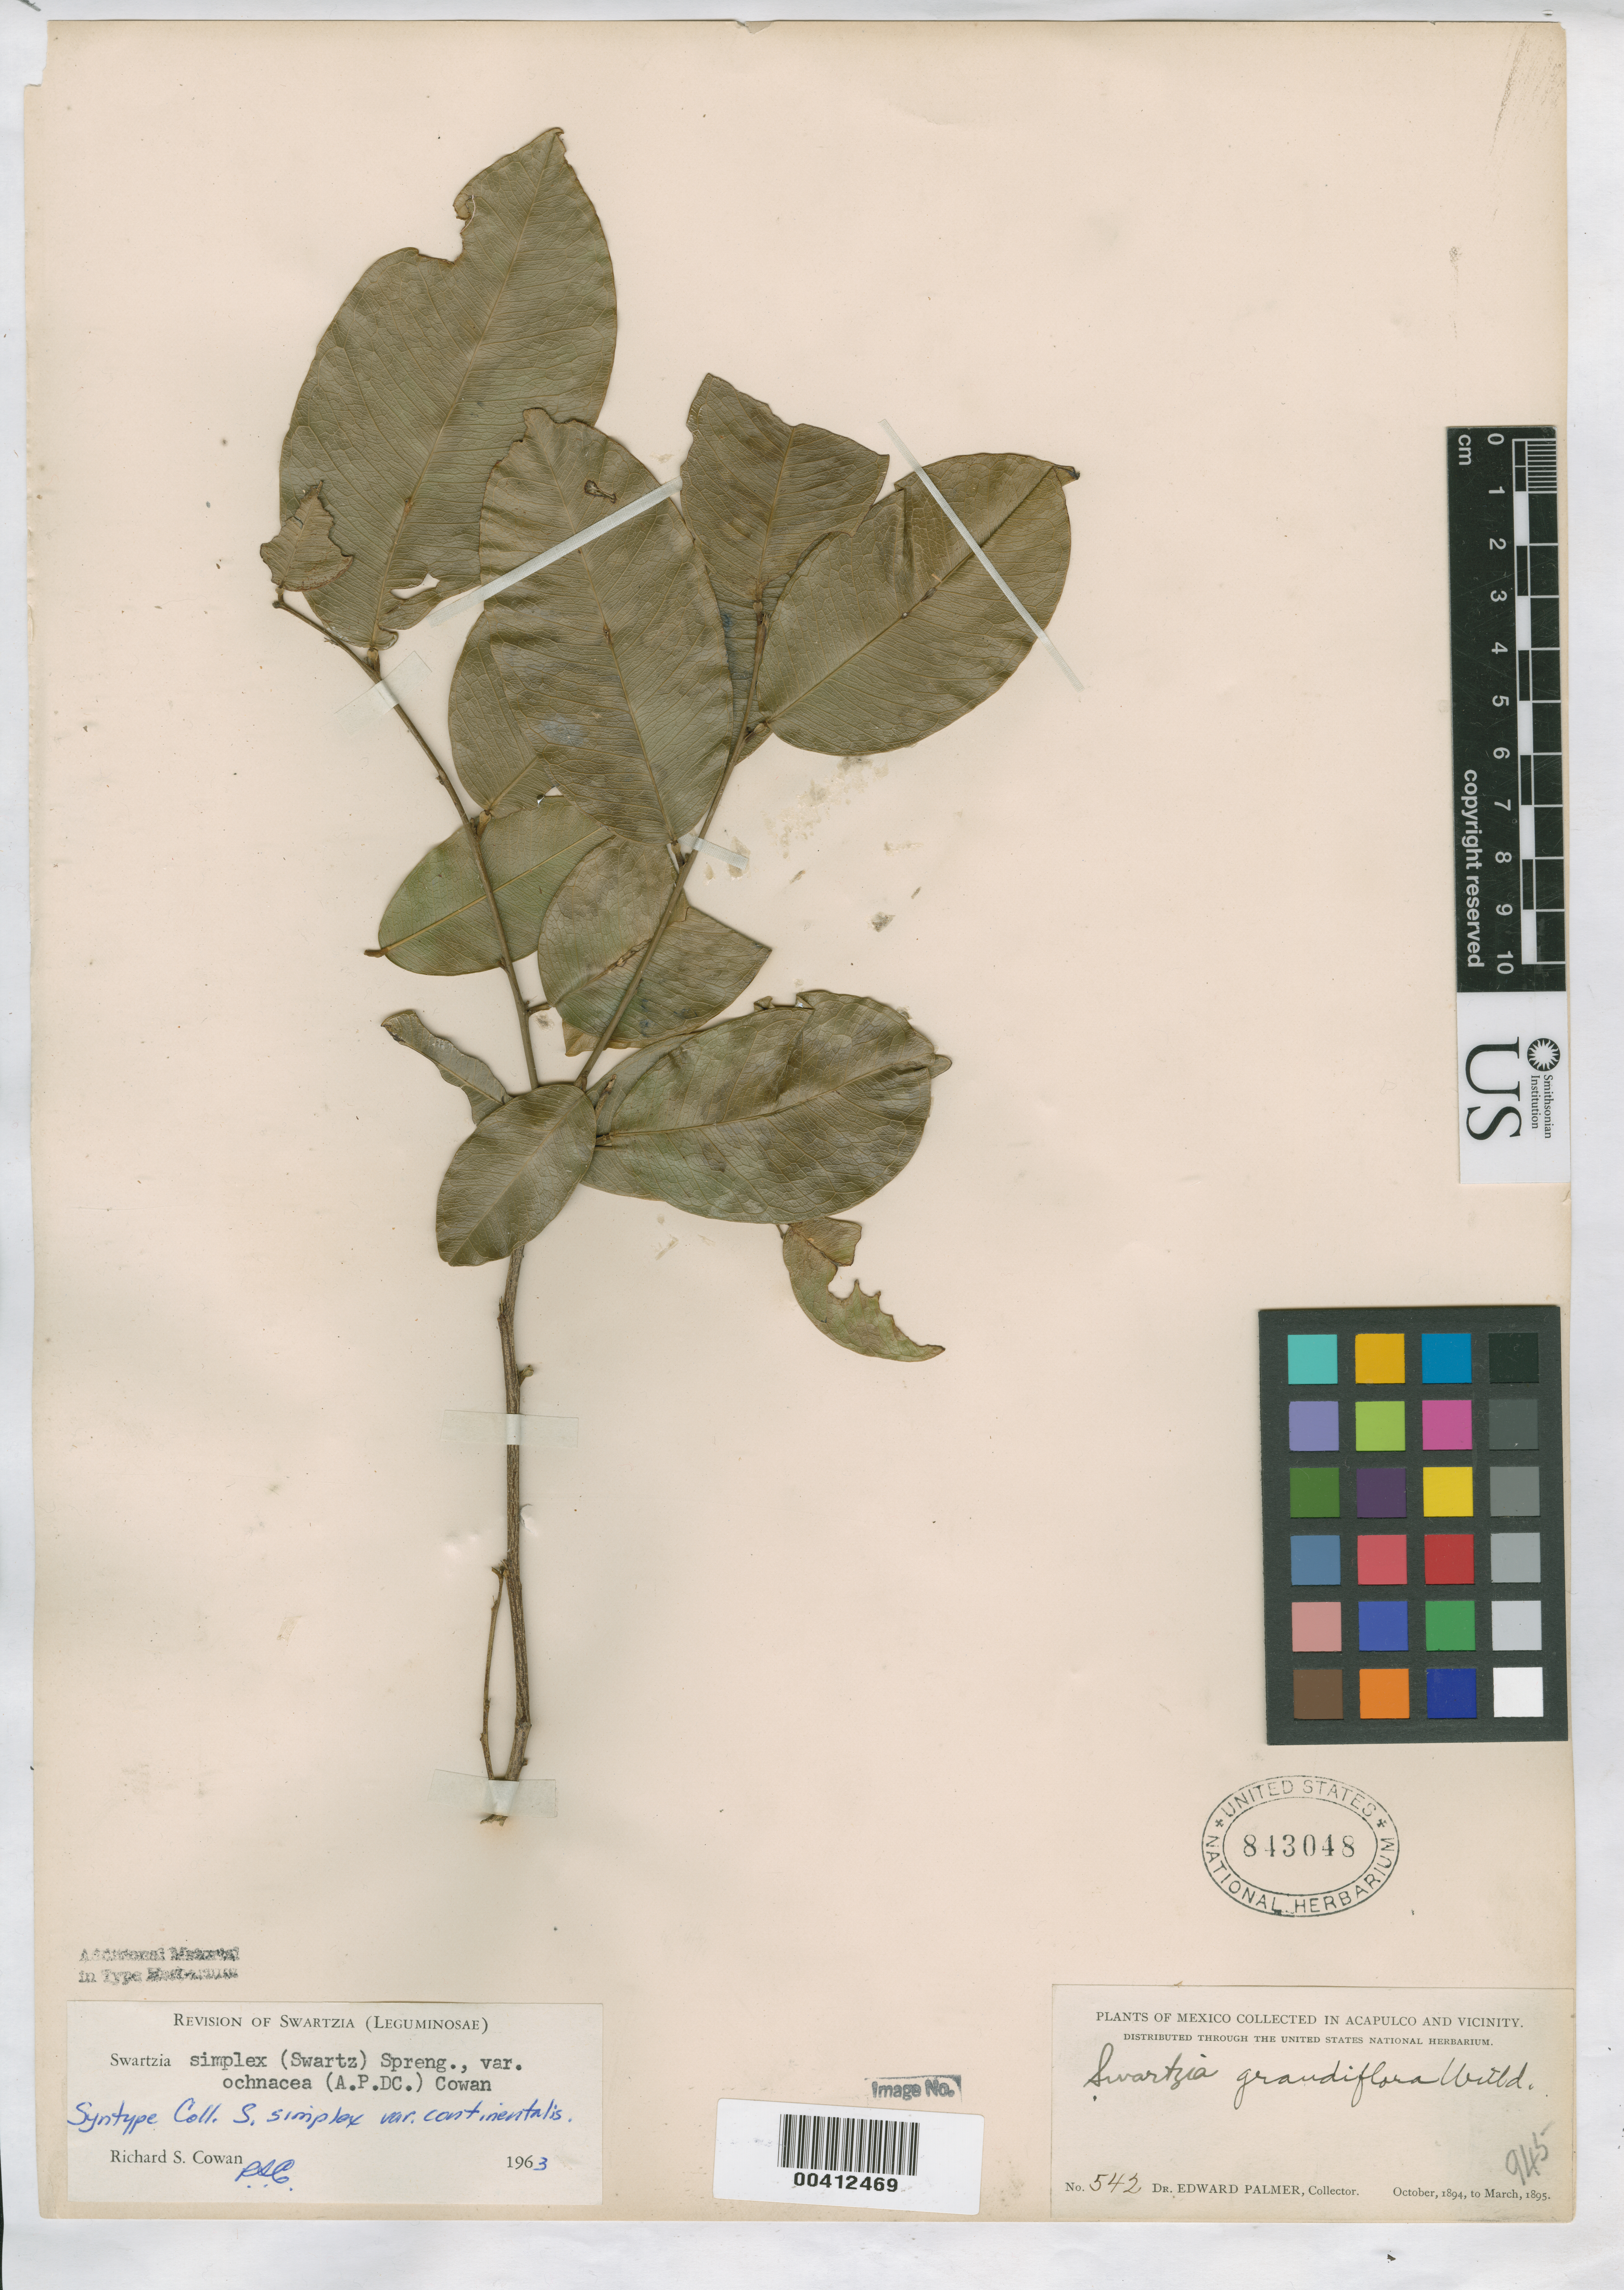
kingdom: Plantae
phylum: Tracheophyta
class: Magnoliopsida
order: Fabales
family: Fabaceae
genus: Swartzia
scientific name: Swartzia simplex var. continentalis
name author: Urb.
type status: Syntype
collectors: E. Palmer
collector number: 542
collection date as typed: Oct 1894 to -- Mar 1895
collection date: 1894-10/1895-03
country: Mexico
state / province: Guerrero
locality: Acapulco & vicinity.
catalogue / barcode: US 843048